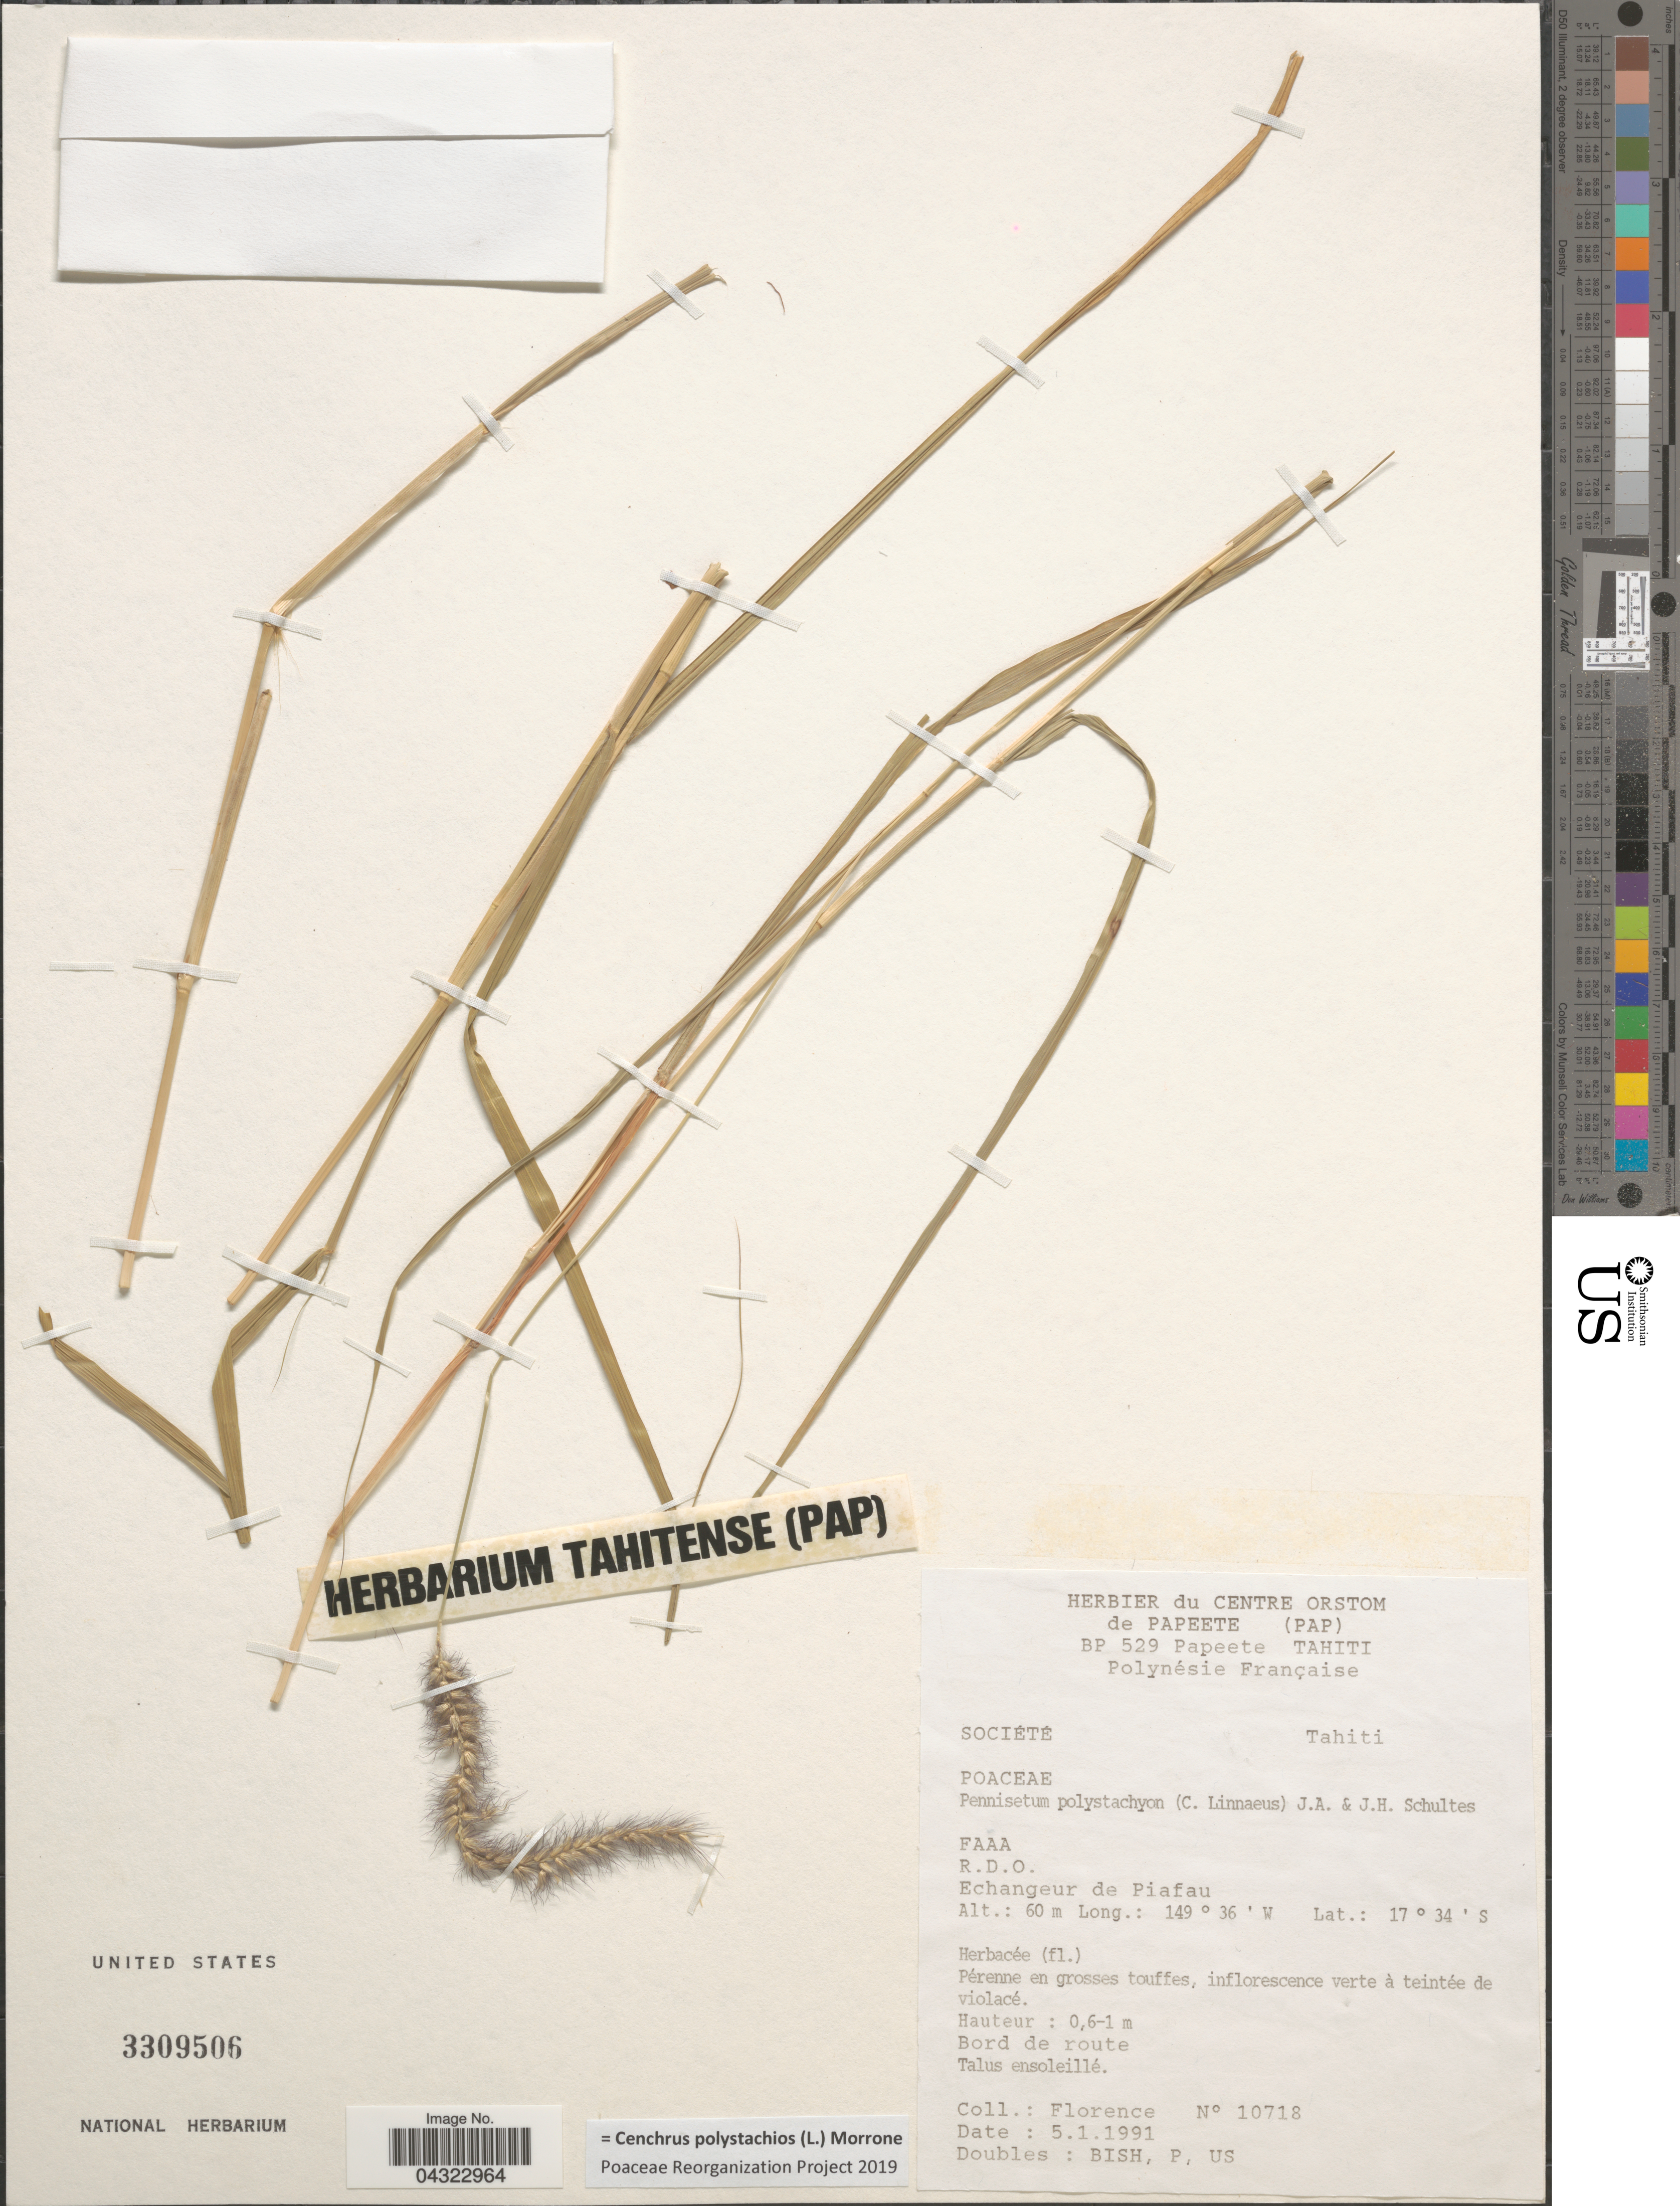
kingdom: Plantae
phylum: Tracheophyta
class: Liliopsida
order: Poales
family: Poaceae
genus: Cenchrus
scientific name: Cenchrus polystachios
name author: (L.) Morrone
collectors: -. Florence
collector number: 10718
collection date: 1991-01-05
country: French Polynesia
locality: Polynésie Française. Société. Tahiti. FAAA. E.D.O. Echangeur de Piafau. Bord de route.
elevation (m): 60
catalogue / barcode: US 3309506